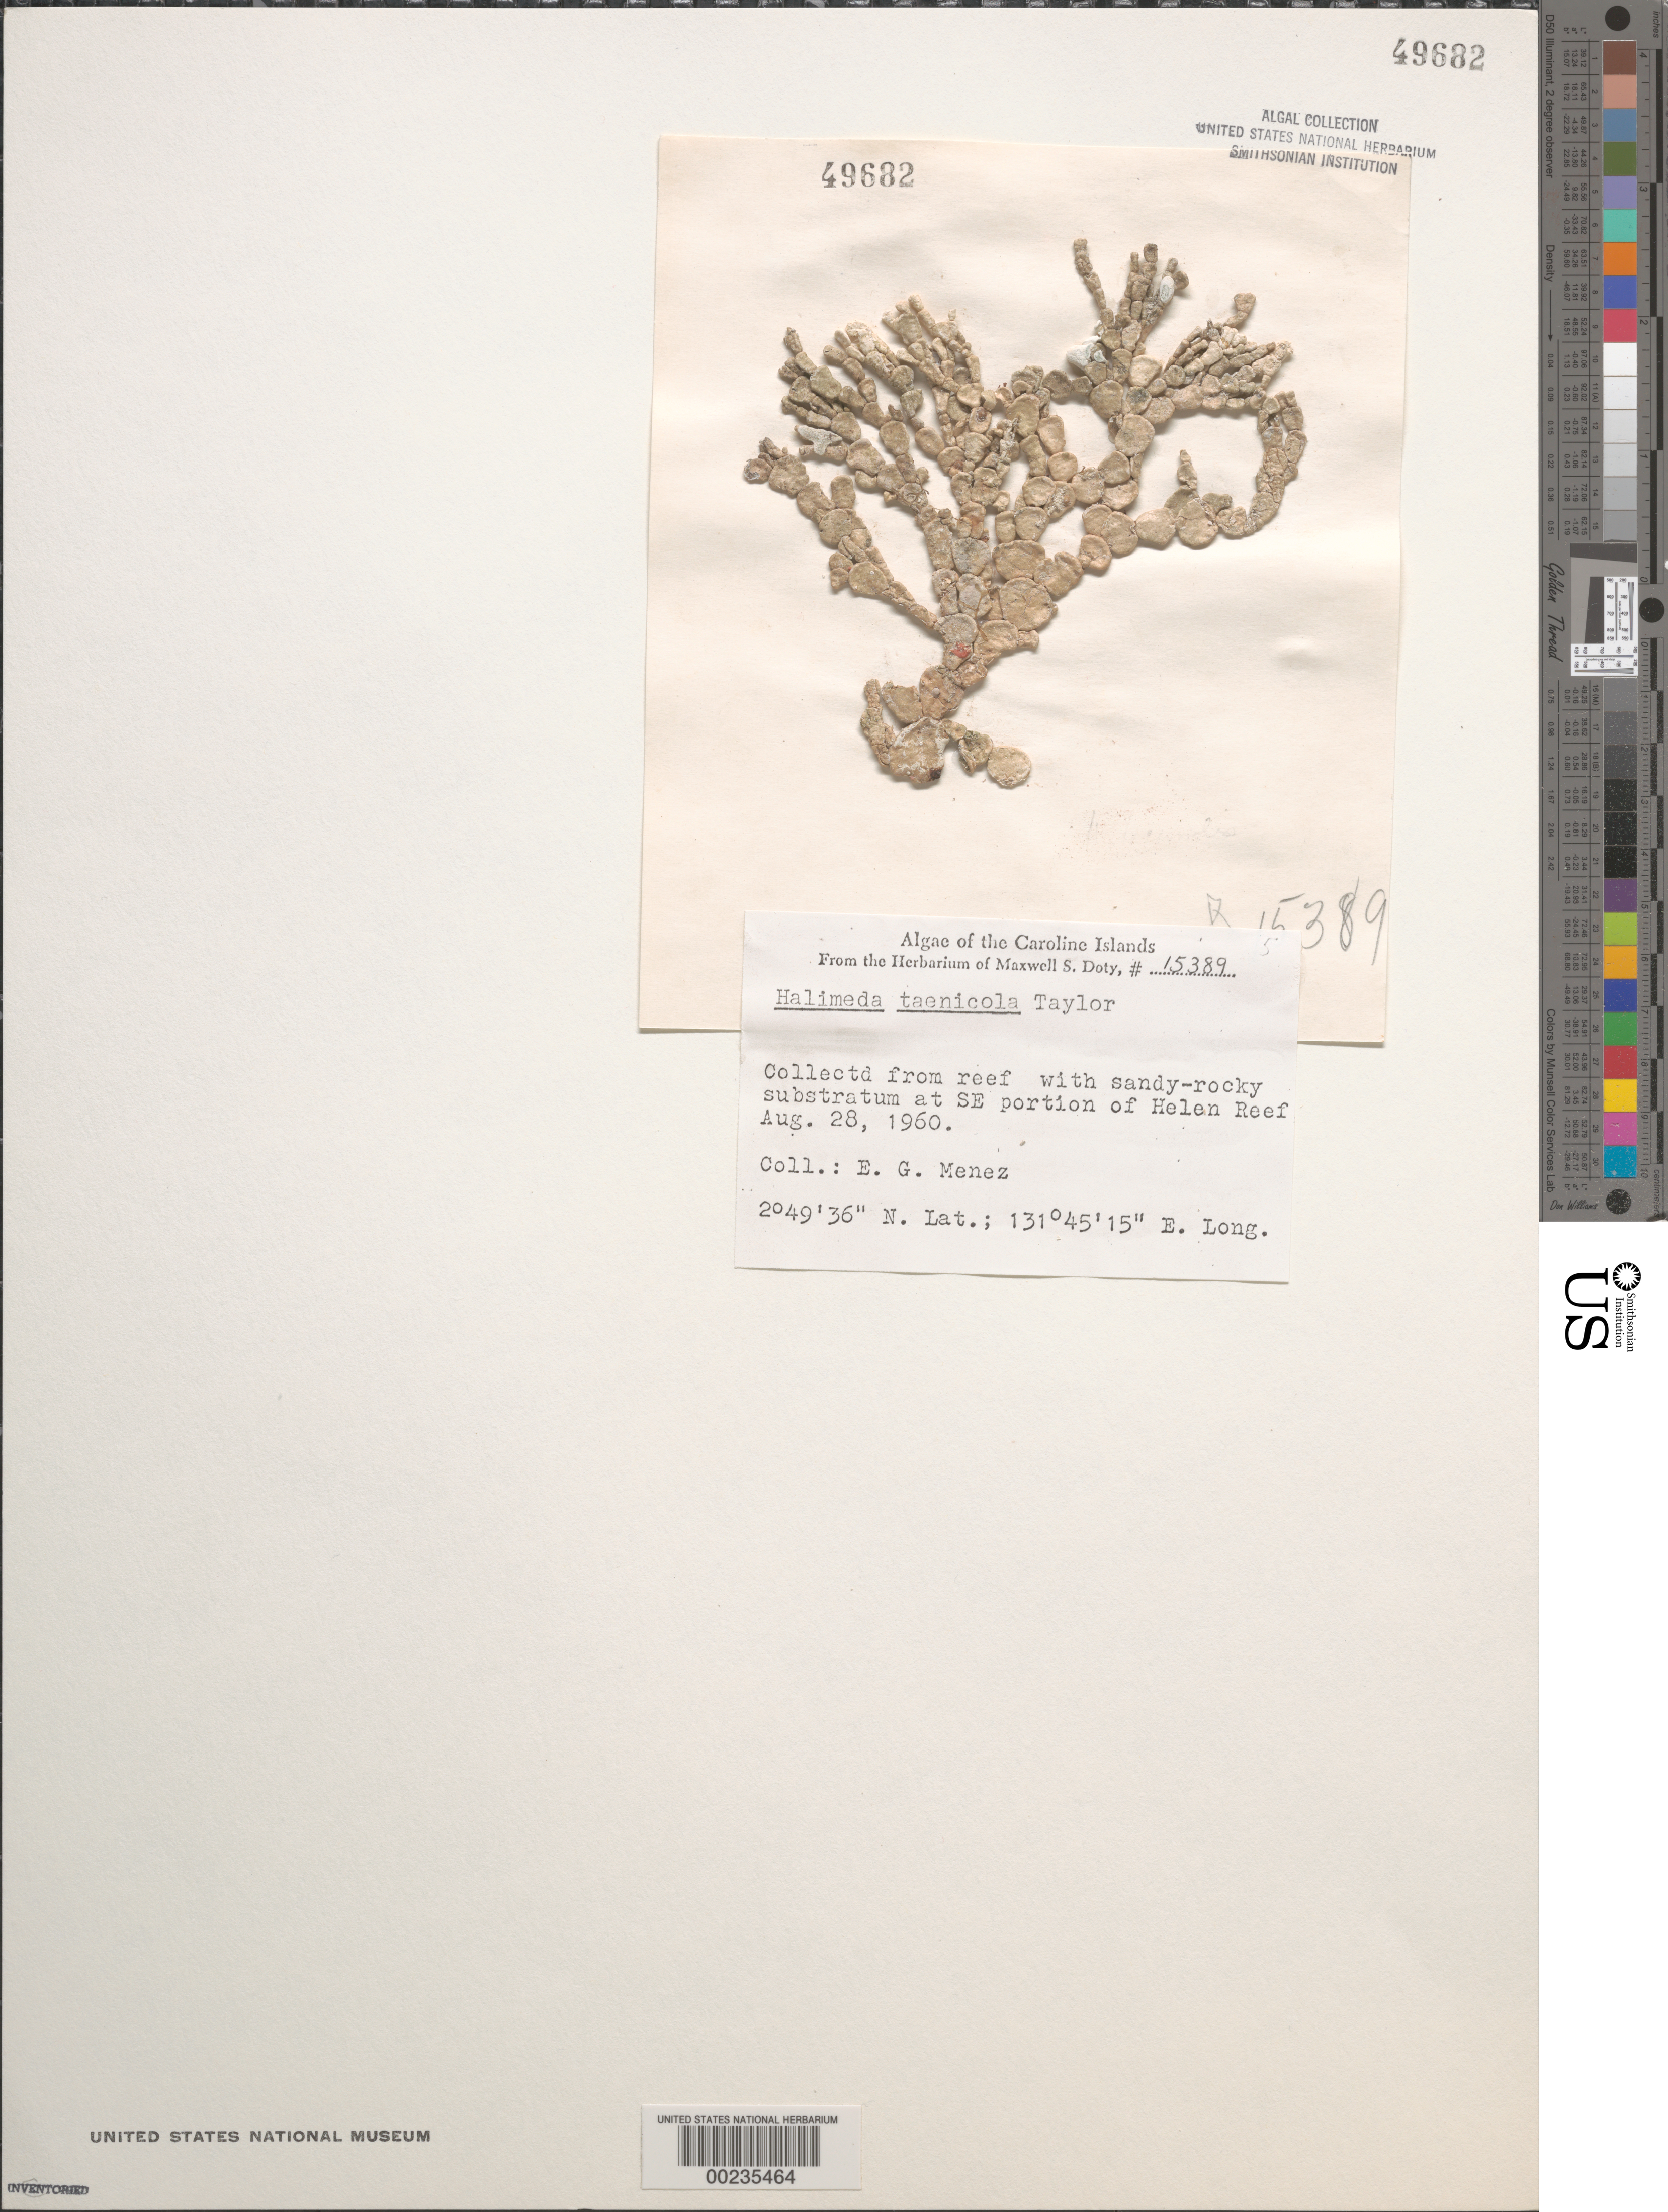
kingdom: Plantae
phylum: Chlorophyta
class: Ulvophyceae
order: Bryopsidales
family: Halimedaceae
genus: Halimeda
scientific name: Halimeda taenicola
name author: W.R. Taylor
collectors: Meñez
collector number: MSD 15389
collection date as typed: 28 Aug 1960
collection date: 1960-08-28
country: Palau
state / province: Belau Outliers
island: Helen Atoll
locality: Helen Reef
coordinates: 2 49' 36" N, 131 45' 15" E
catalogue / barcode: US 49682